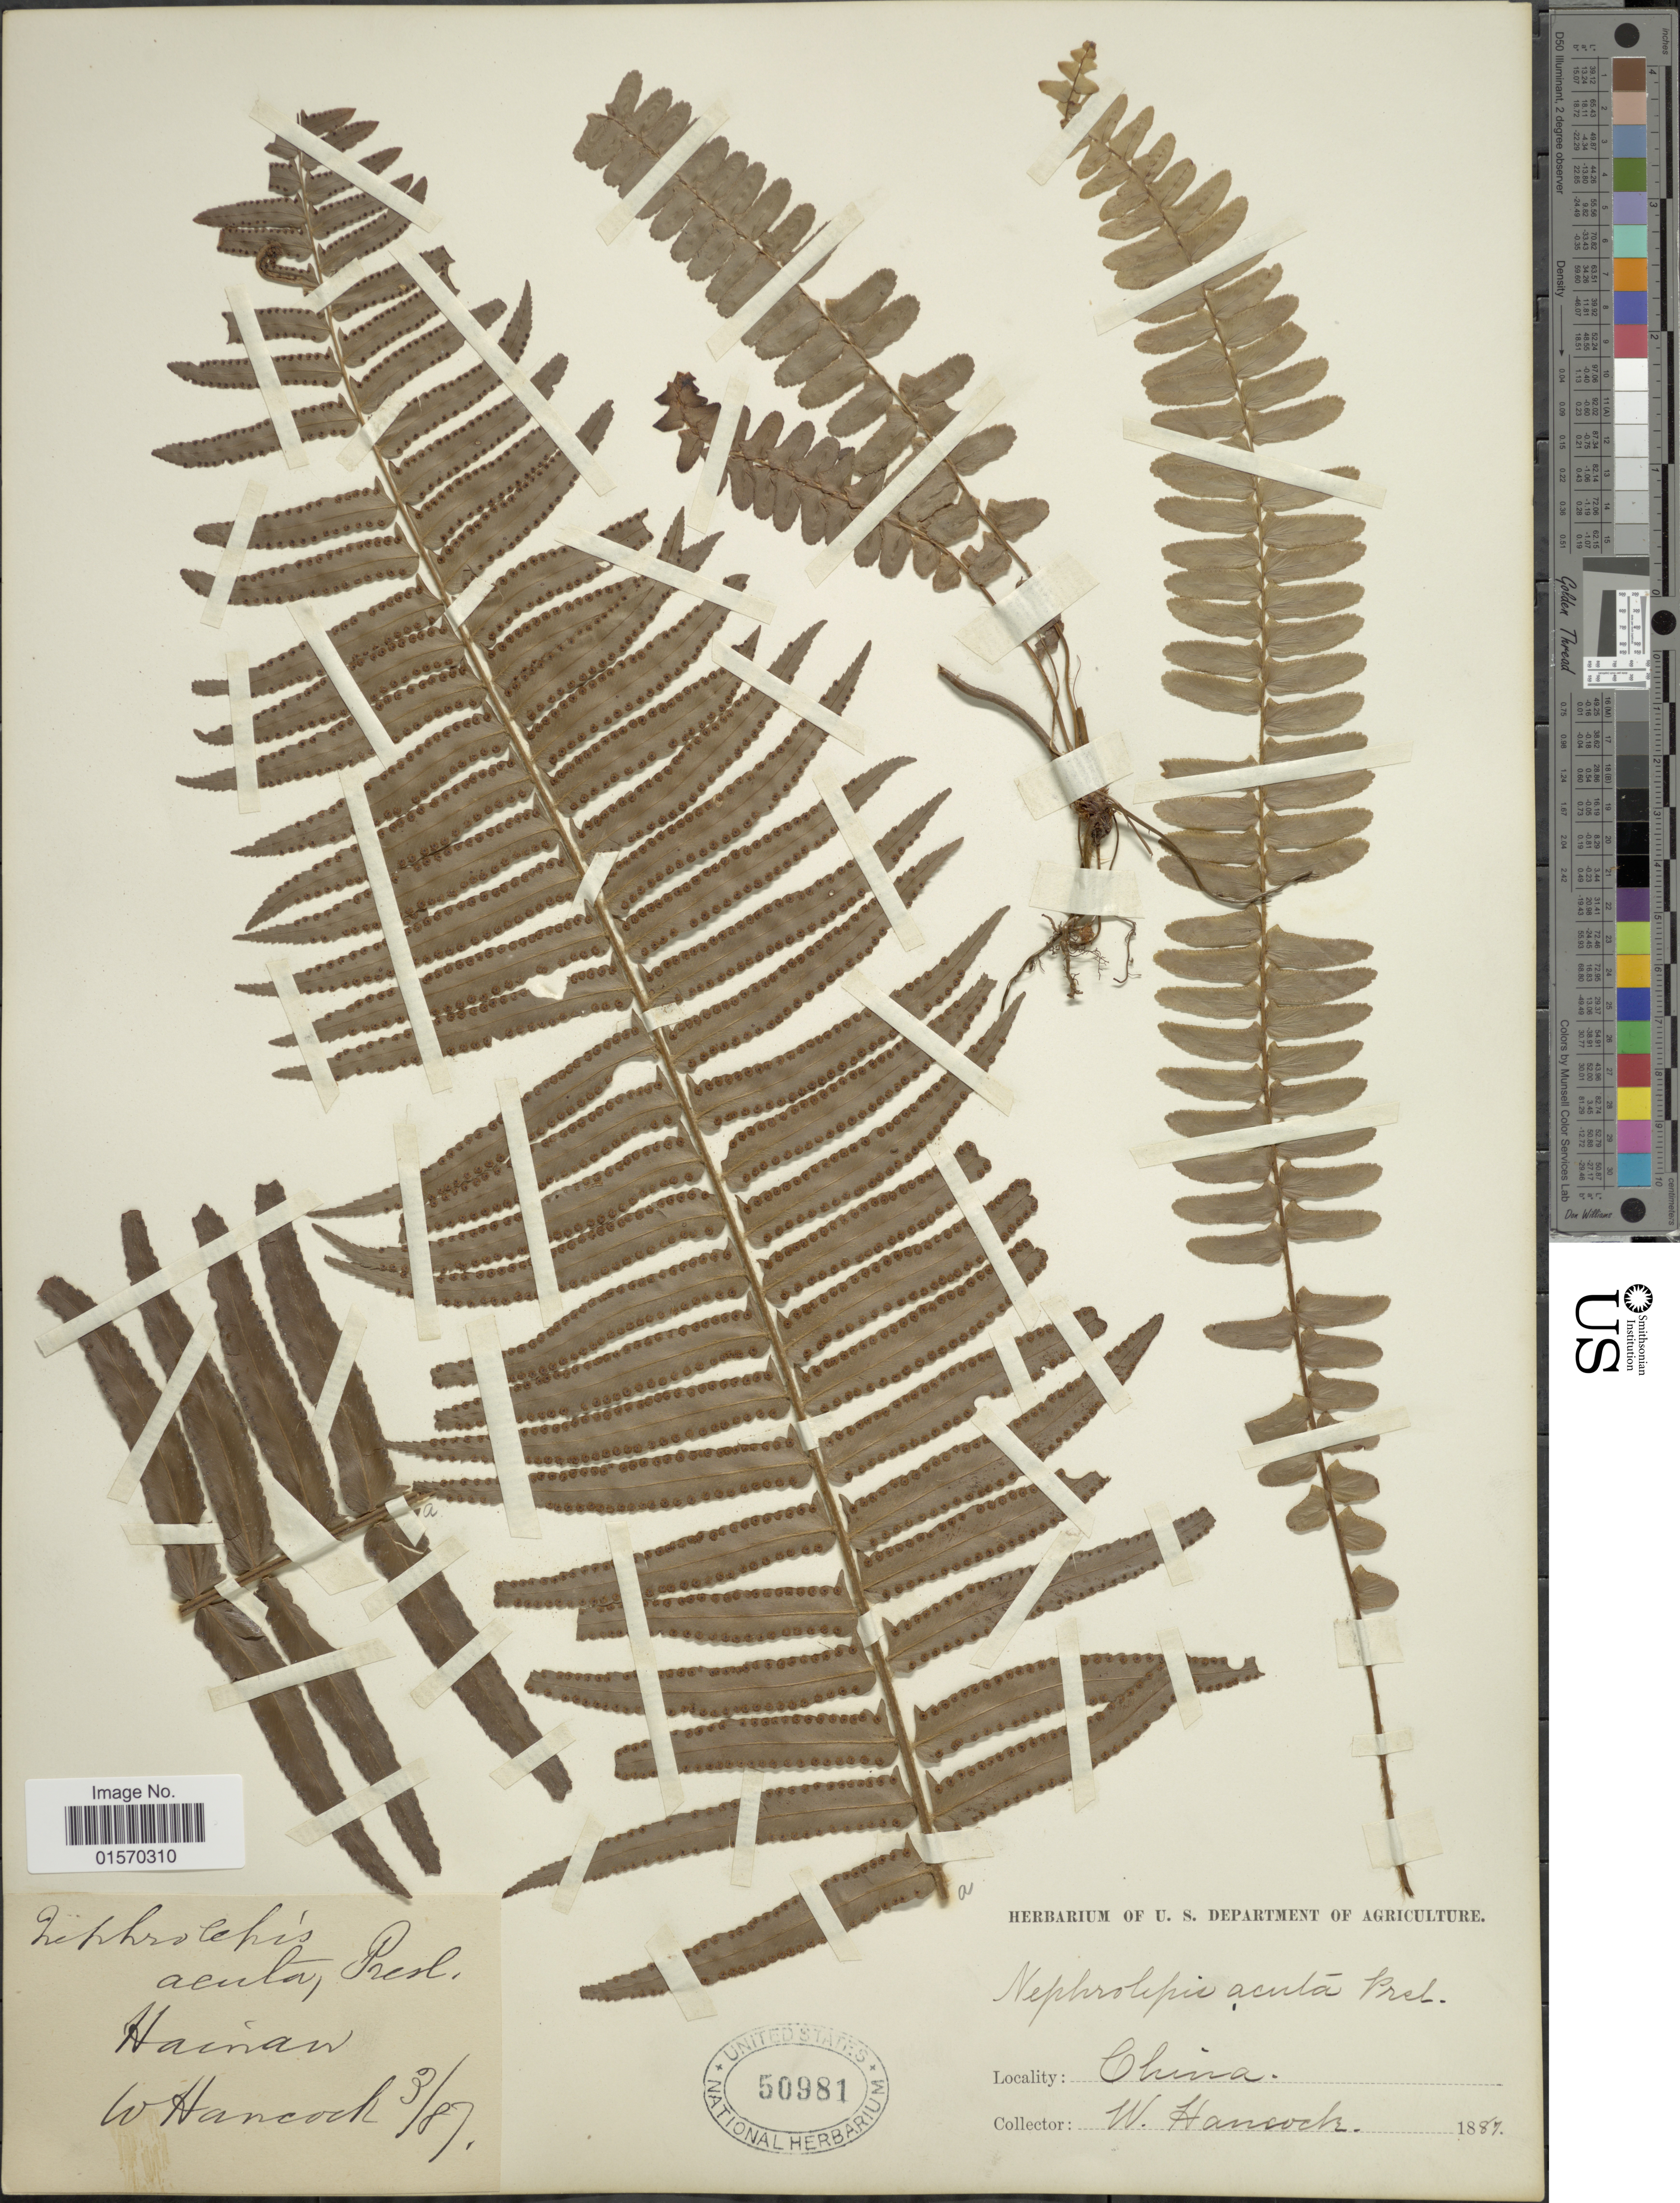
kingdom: Plantae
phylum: Tracheophyta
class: Polypodiopsida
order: Polypodiales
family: Nephrolepidaceae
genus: Nephrolepis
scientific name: Nephrolepis multiflora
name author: (Roxb.) F.M. Jarrett ex C.V. Morton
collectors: W. Hancock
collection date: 1887-03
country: China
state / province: Hainan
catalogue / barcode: US 50981